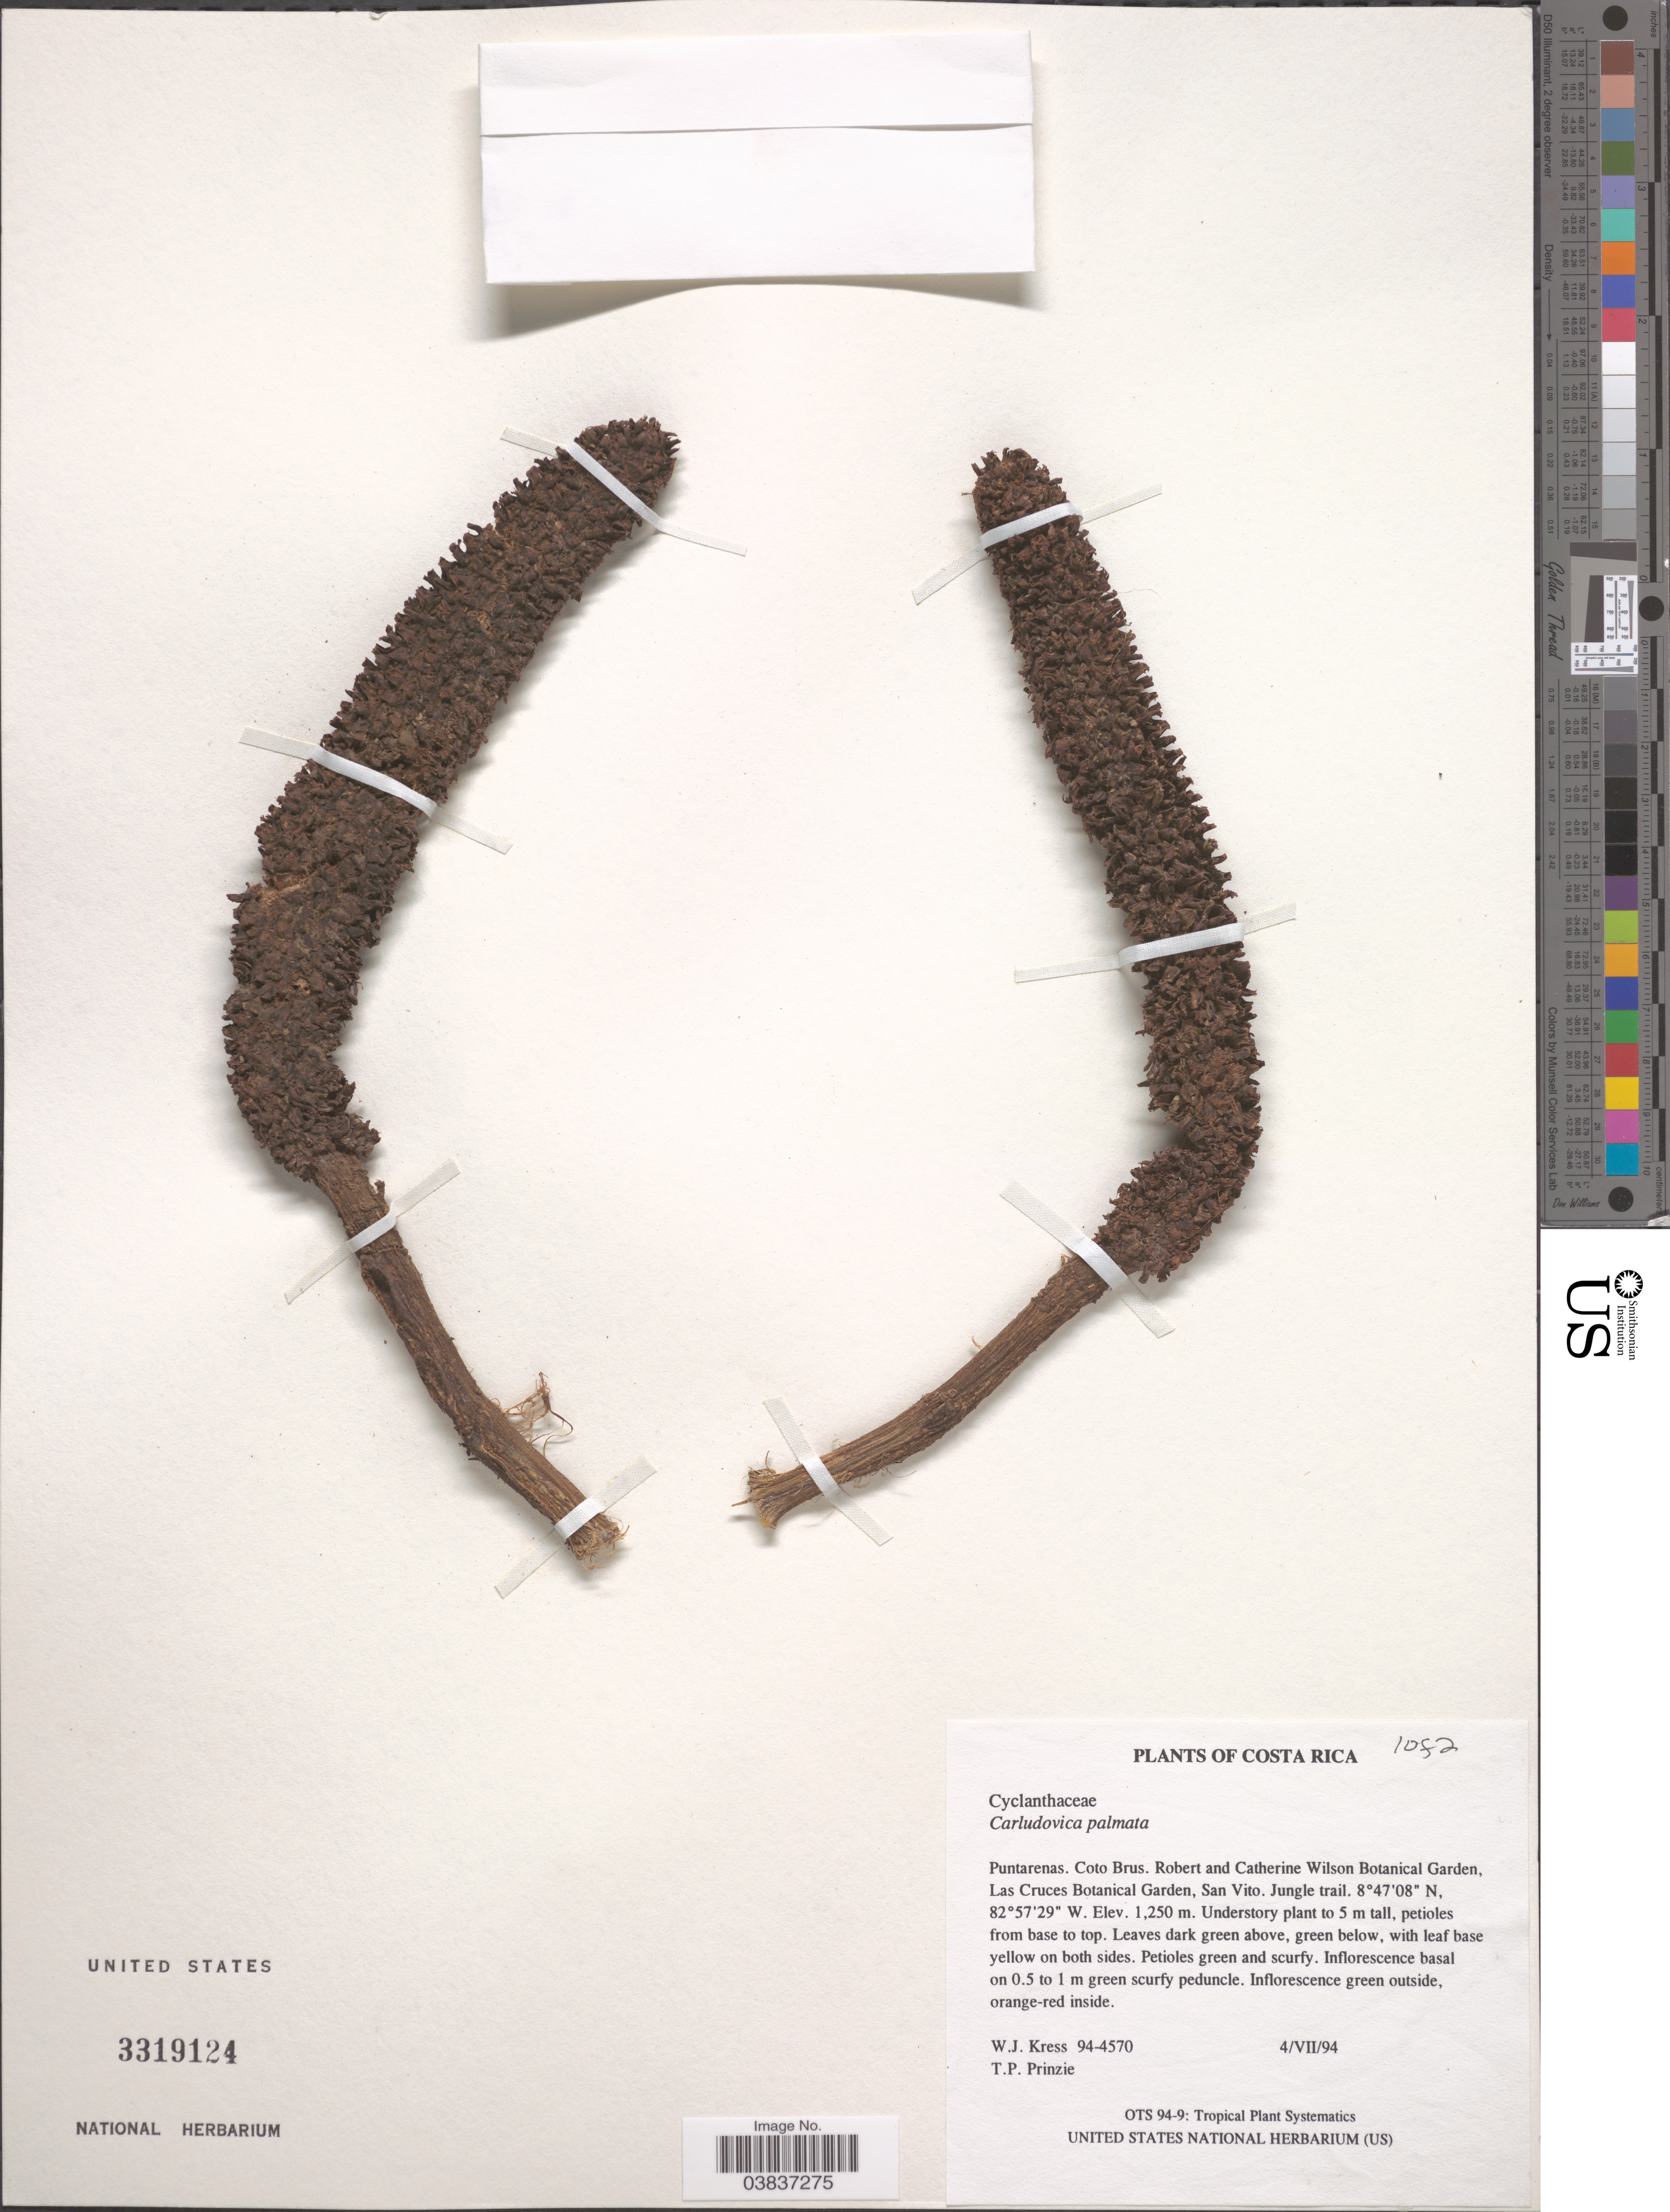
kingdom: Plantae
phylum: Tracheophyta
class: Liliopsida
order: Pandanales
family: Cyclanthaceae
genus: Carludovica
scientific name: Carludovica palmata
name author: Ruiz & Pav.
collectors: W. J. Kress & T. Prinzie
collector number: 94-4570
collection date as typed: Transcribed d/m/y: 4/7/94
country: Costa Rica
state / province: Puntarenas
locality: Coto Brus. Robert and Catherin Wilson Botanical Garden, La Cruces Botanical Garden, San Vito. Jungle Trail.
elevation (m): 1250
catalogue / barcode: US 3319124